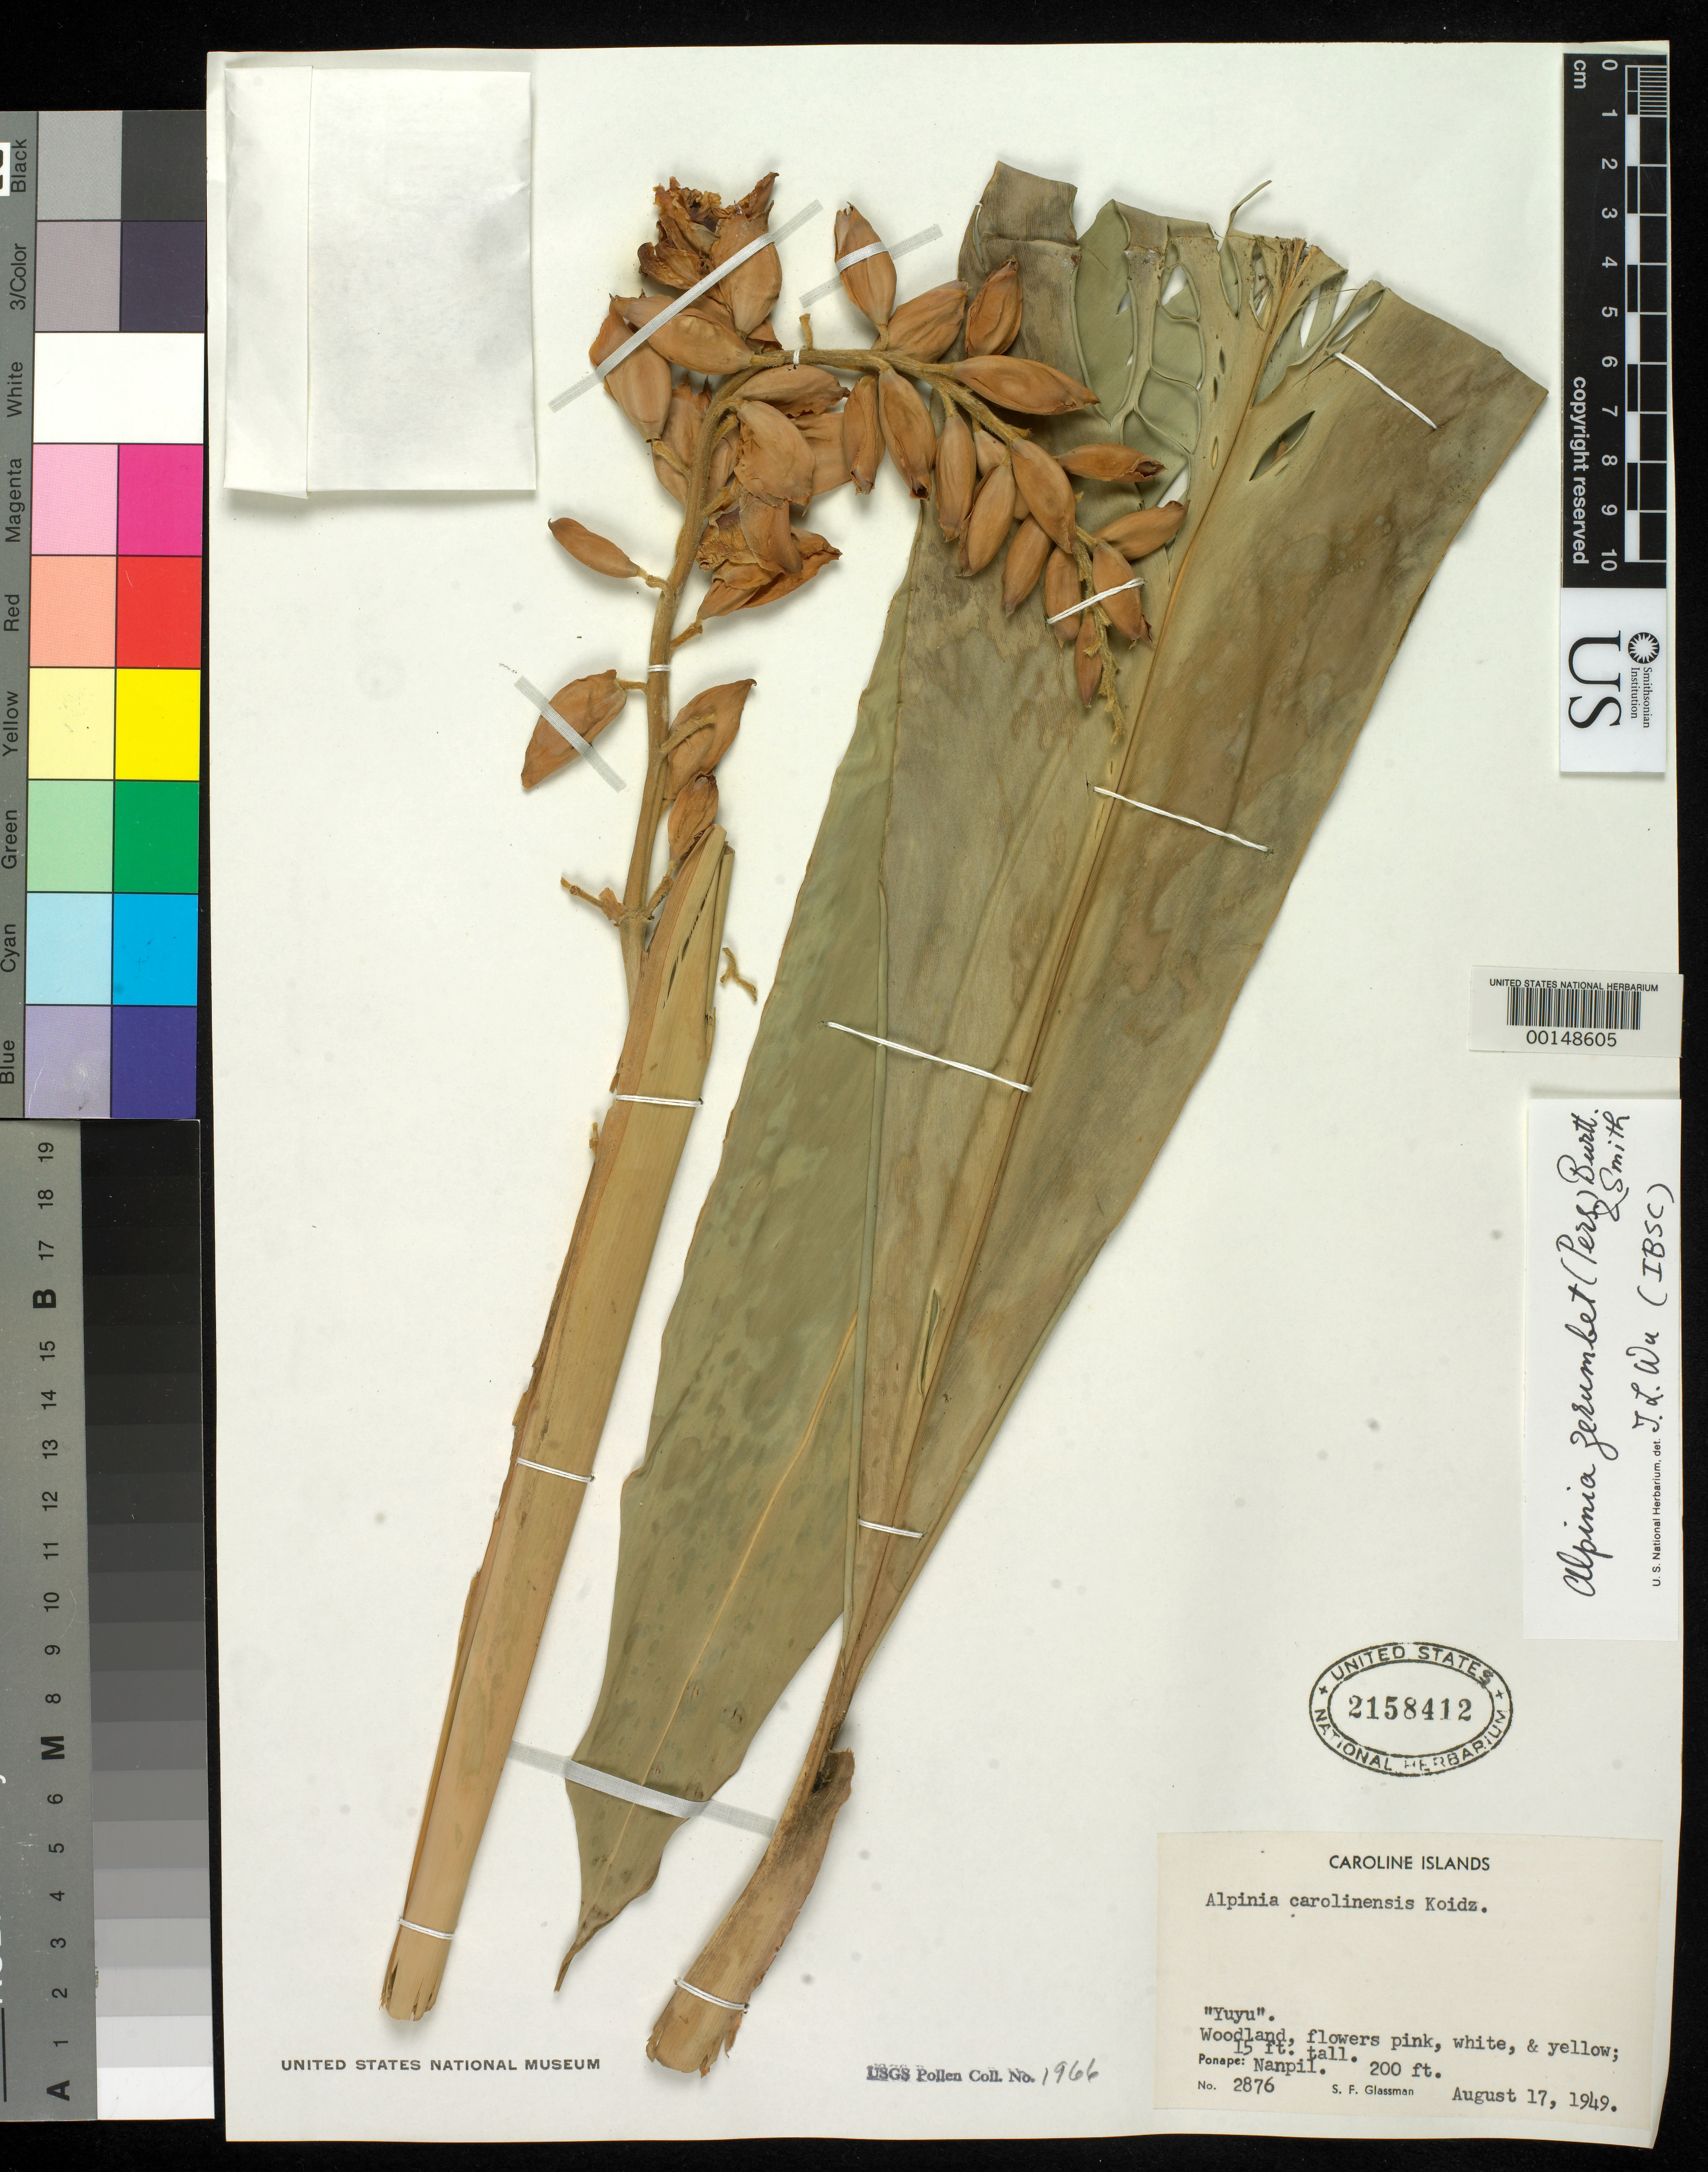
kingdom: Plantae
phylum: Tracheophyta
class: Liliopsida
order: Zingiberales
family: Zingiberaceae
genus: Alpinia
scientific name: Alpinia zerumbet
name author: (Pers.) B.L. Burtt & R.M. Sm.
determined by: Wu, Te-Ling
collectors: S. F. Glassman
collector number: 2876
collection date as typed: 17 Aug 1949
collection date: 1949-08-17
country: Micronesia, Federated States of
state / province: Pohnpei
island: Pohnpei [Ponape] ?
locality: Caroline islands, nanpil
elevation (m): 61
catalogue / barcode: US 2158412